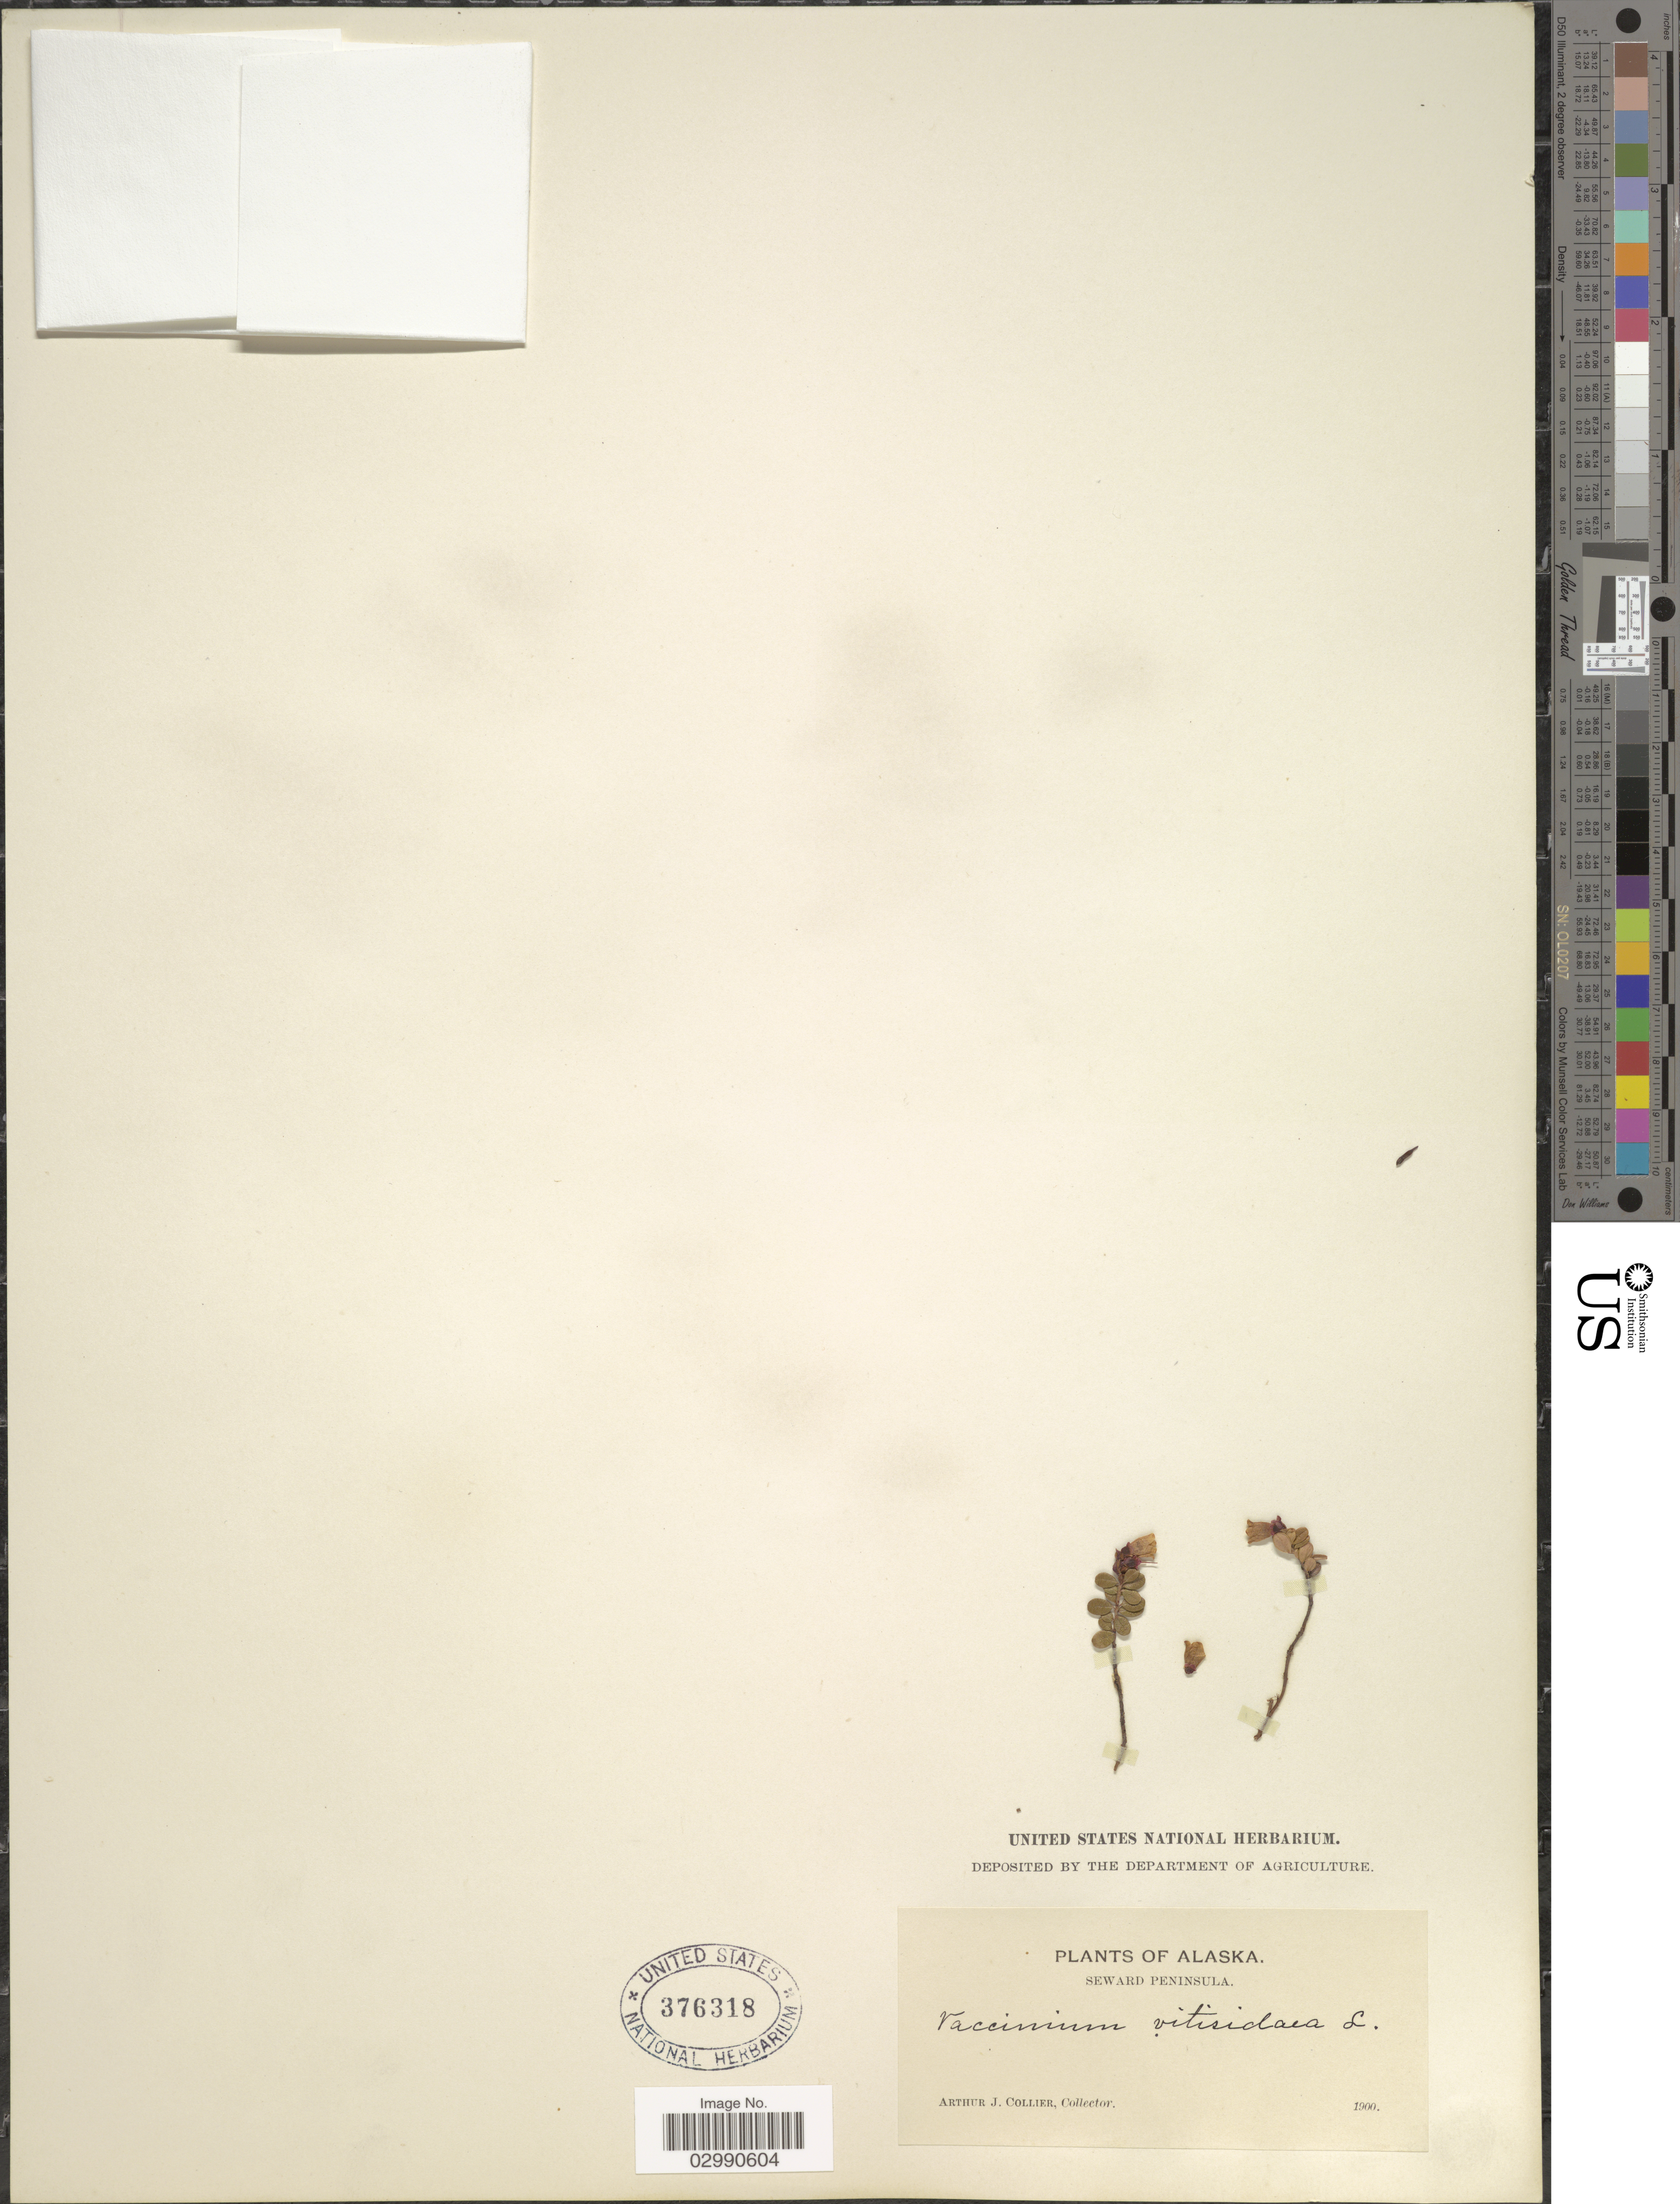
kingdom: Plantae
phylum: Tracheophyta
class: Magnoliopsida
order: Ericales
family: Ericaceae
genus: Vaccinium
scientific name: Vaccinium vitis-idaea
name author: L.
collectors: A. Collier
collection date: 1900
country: United States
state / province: Alaska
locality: Seward Peninsula.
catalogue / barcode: US 376318